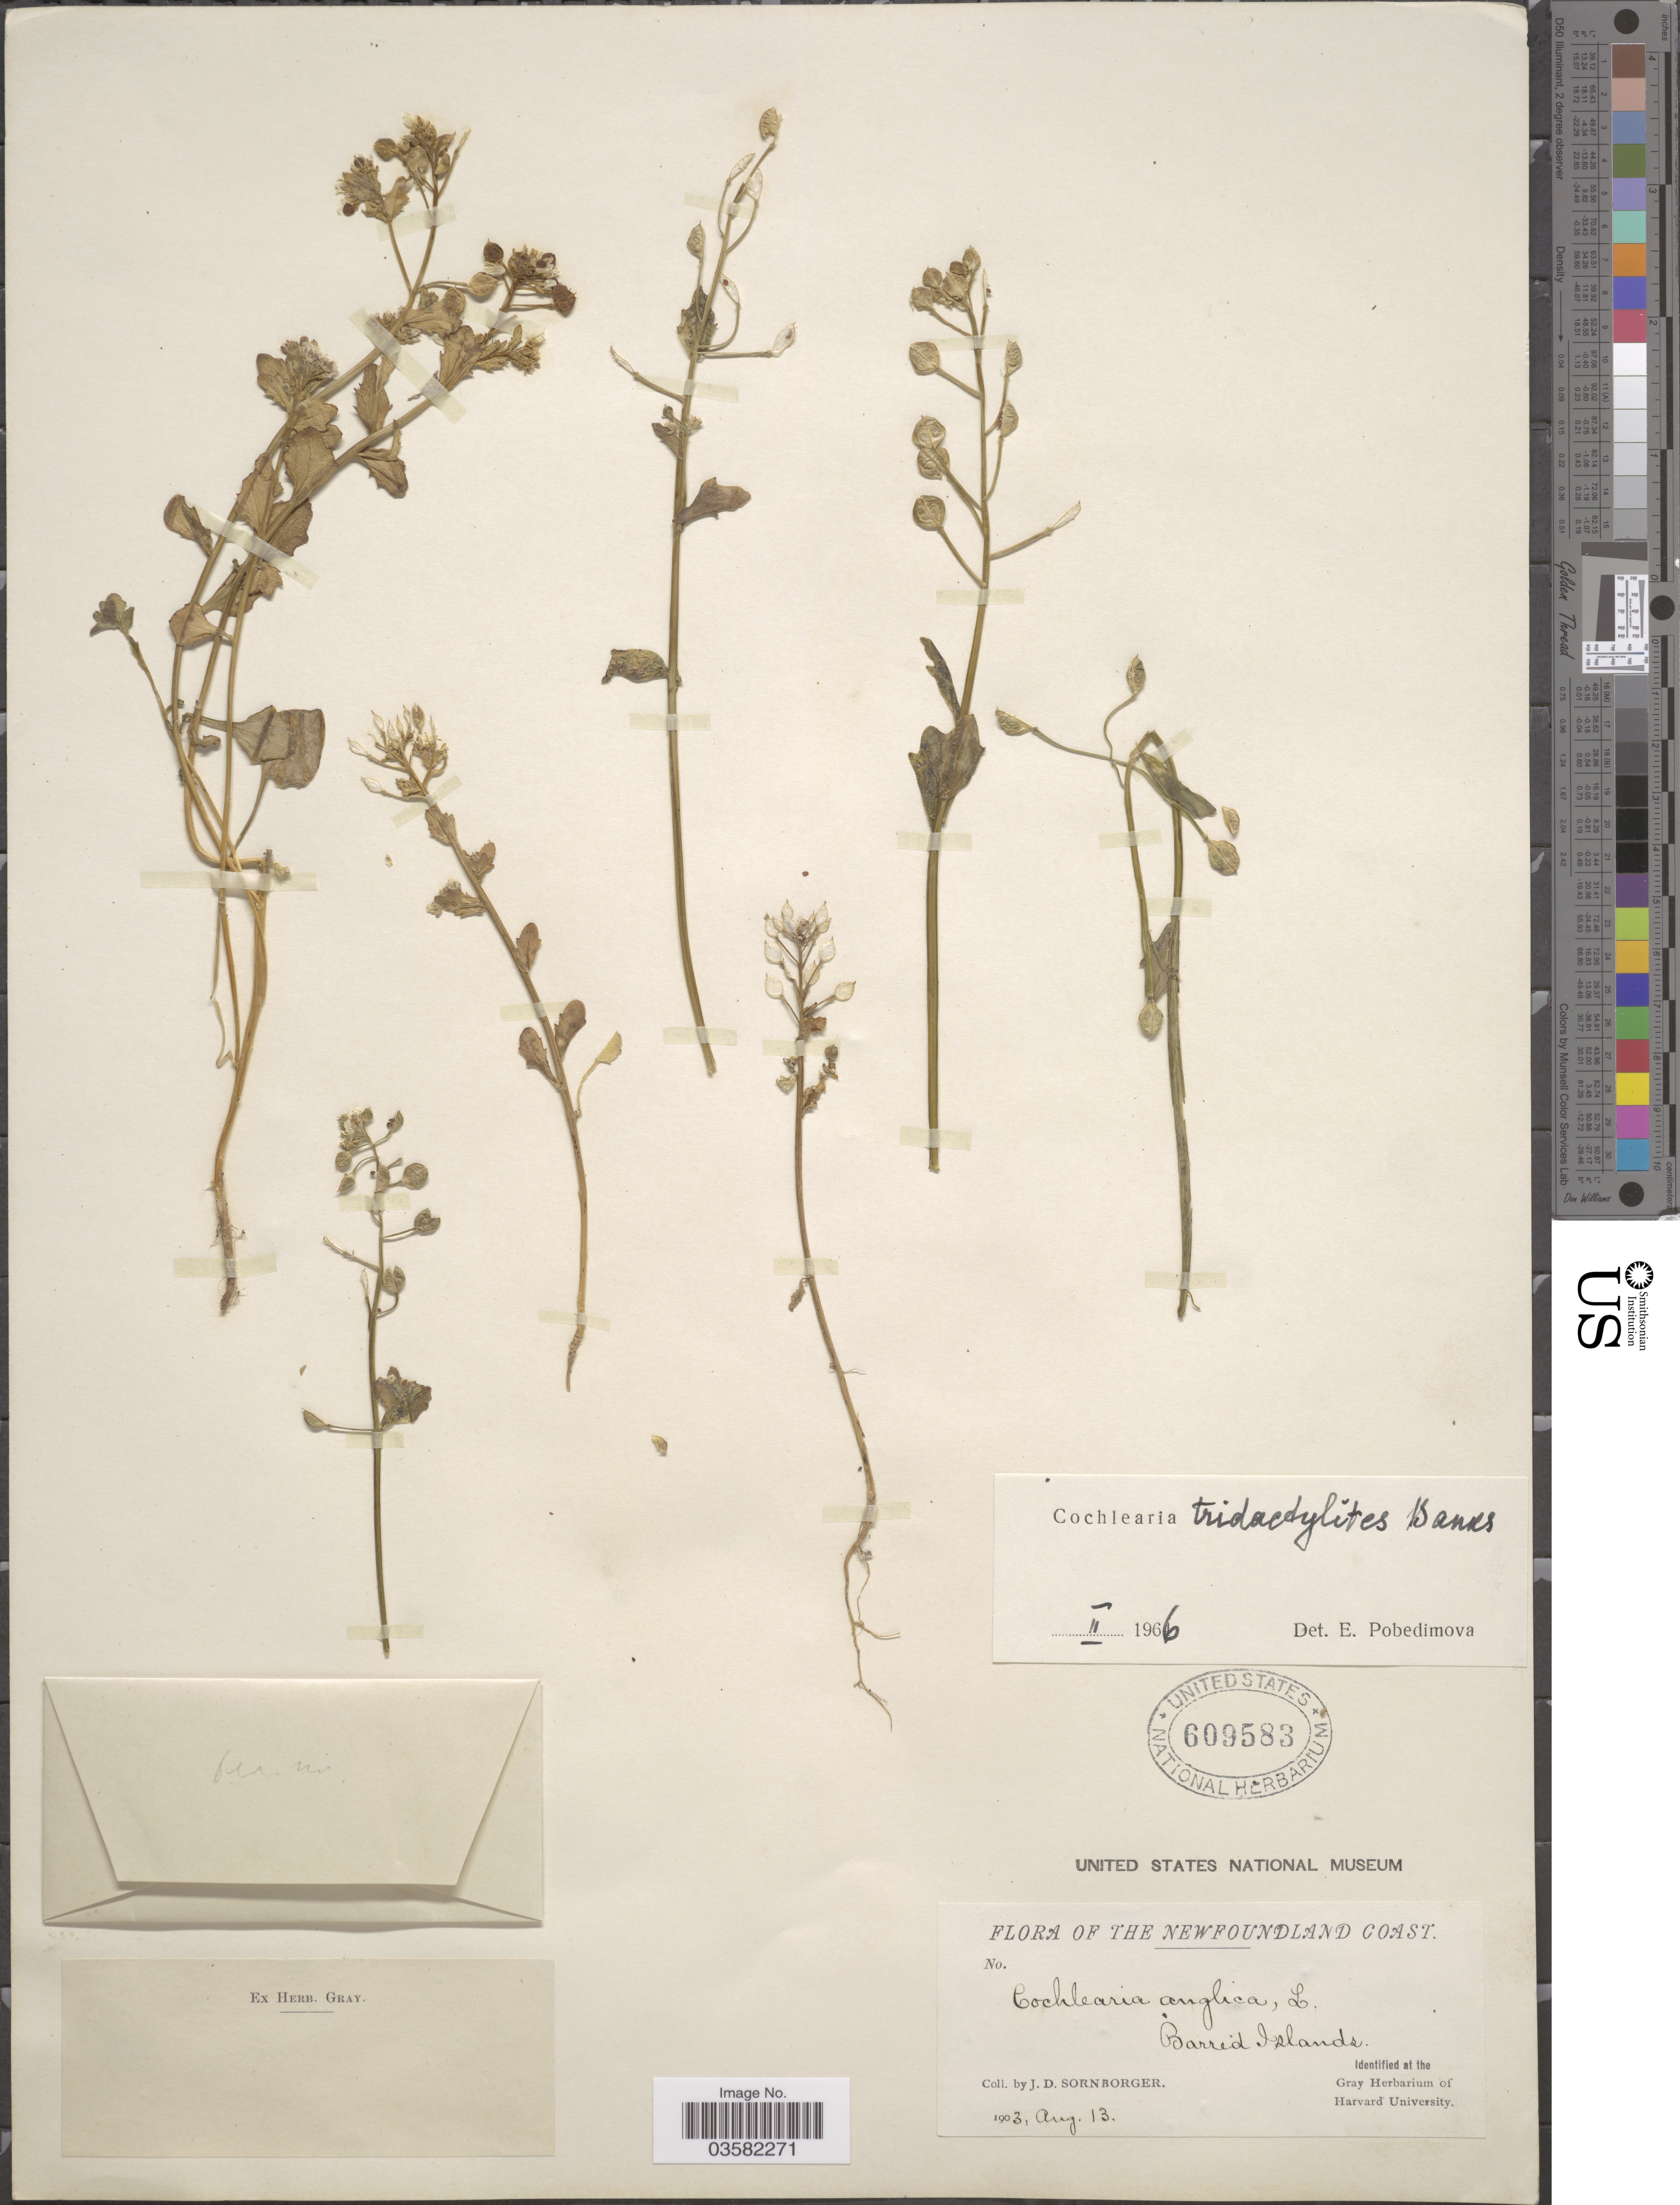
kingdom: Plantae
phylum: Tracheophyta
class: Magnoliopsida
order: Brassicales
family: Brassicaceae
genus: Cochlearia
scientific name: Cochlearia tridactylites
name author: Banks ex DC.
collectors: J. Sornborger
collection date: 1903-08-13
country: Canada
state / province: Newfoundland and Labrador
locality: The Newfoundland Coast. Barrid Islands.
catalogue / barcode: US 609583